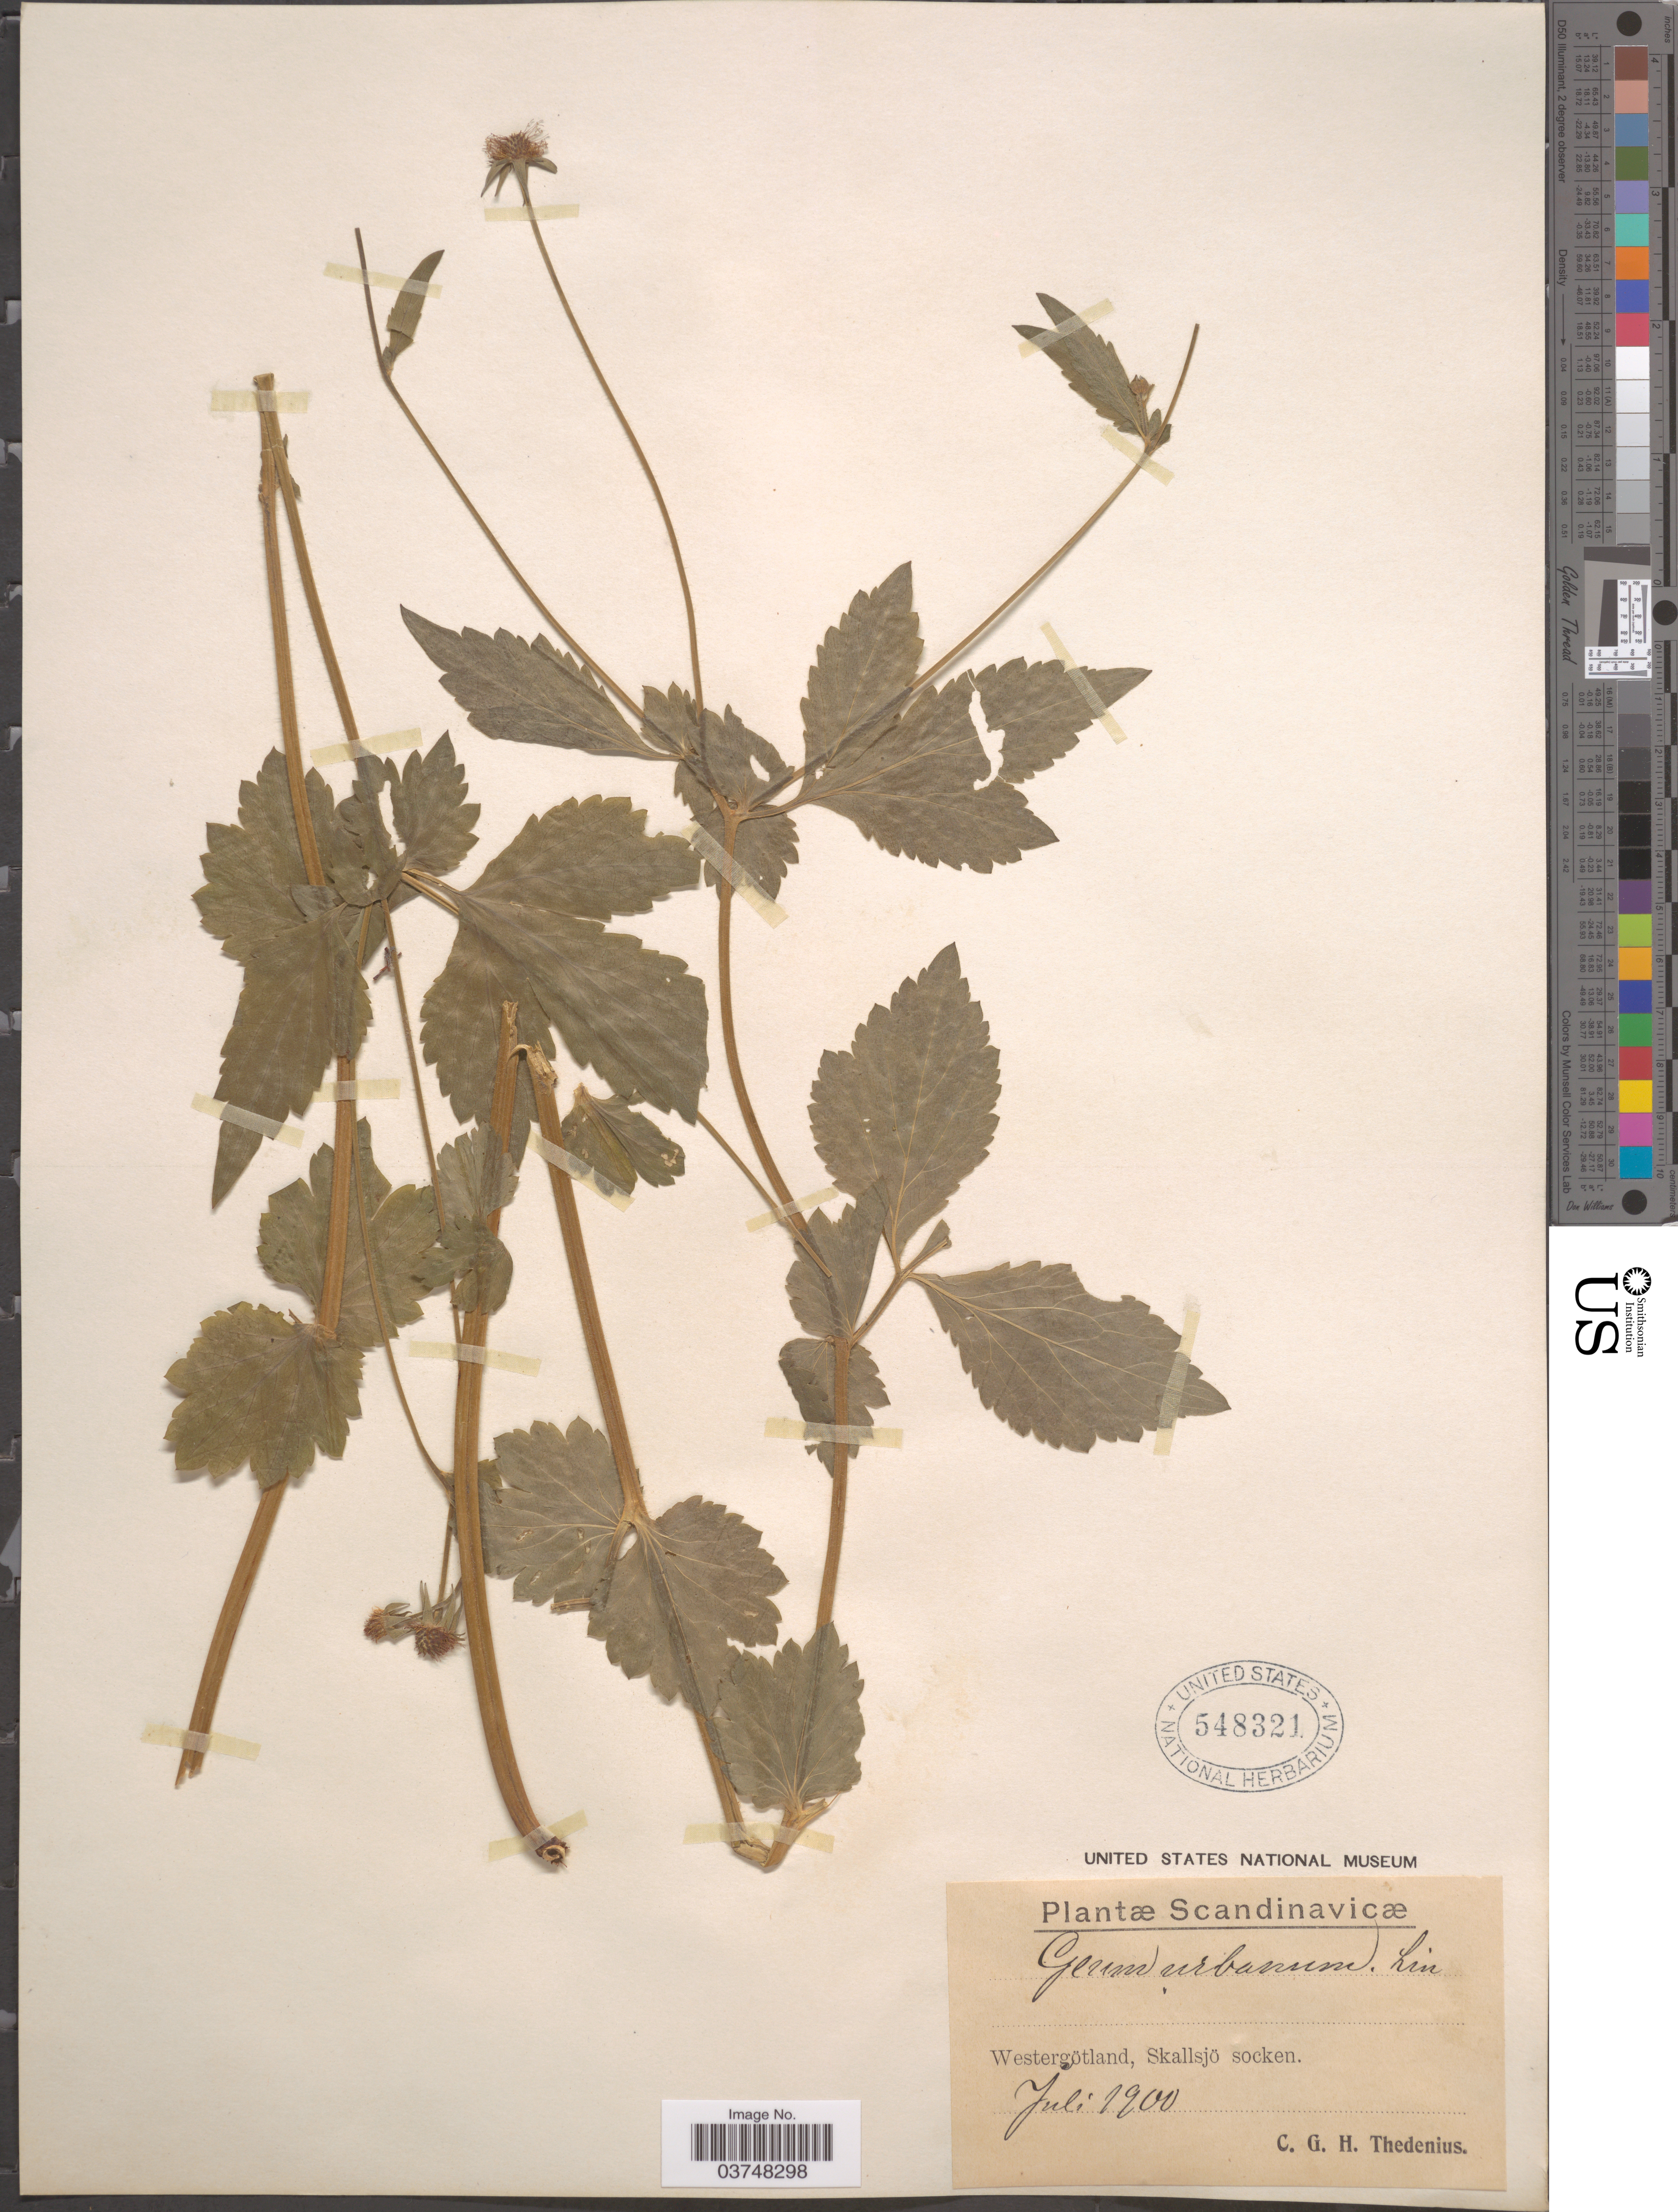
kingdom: Plantae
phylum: Tracheophyta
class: Magnoliopsida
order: Rosales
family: Rosaceae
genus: Geum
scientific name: Geum urbanum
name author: L.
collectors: C. Thedenius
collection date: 1900-07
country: Sweden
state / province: Västra Götaland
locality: Scandinavicæ. Westergötland, Skallsjö socken.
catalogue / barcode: US 548321